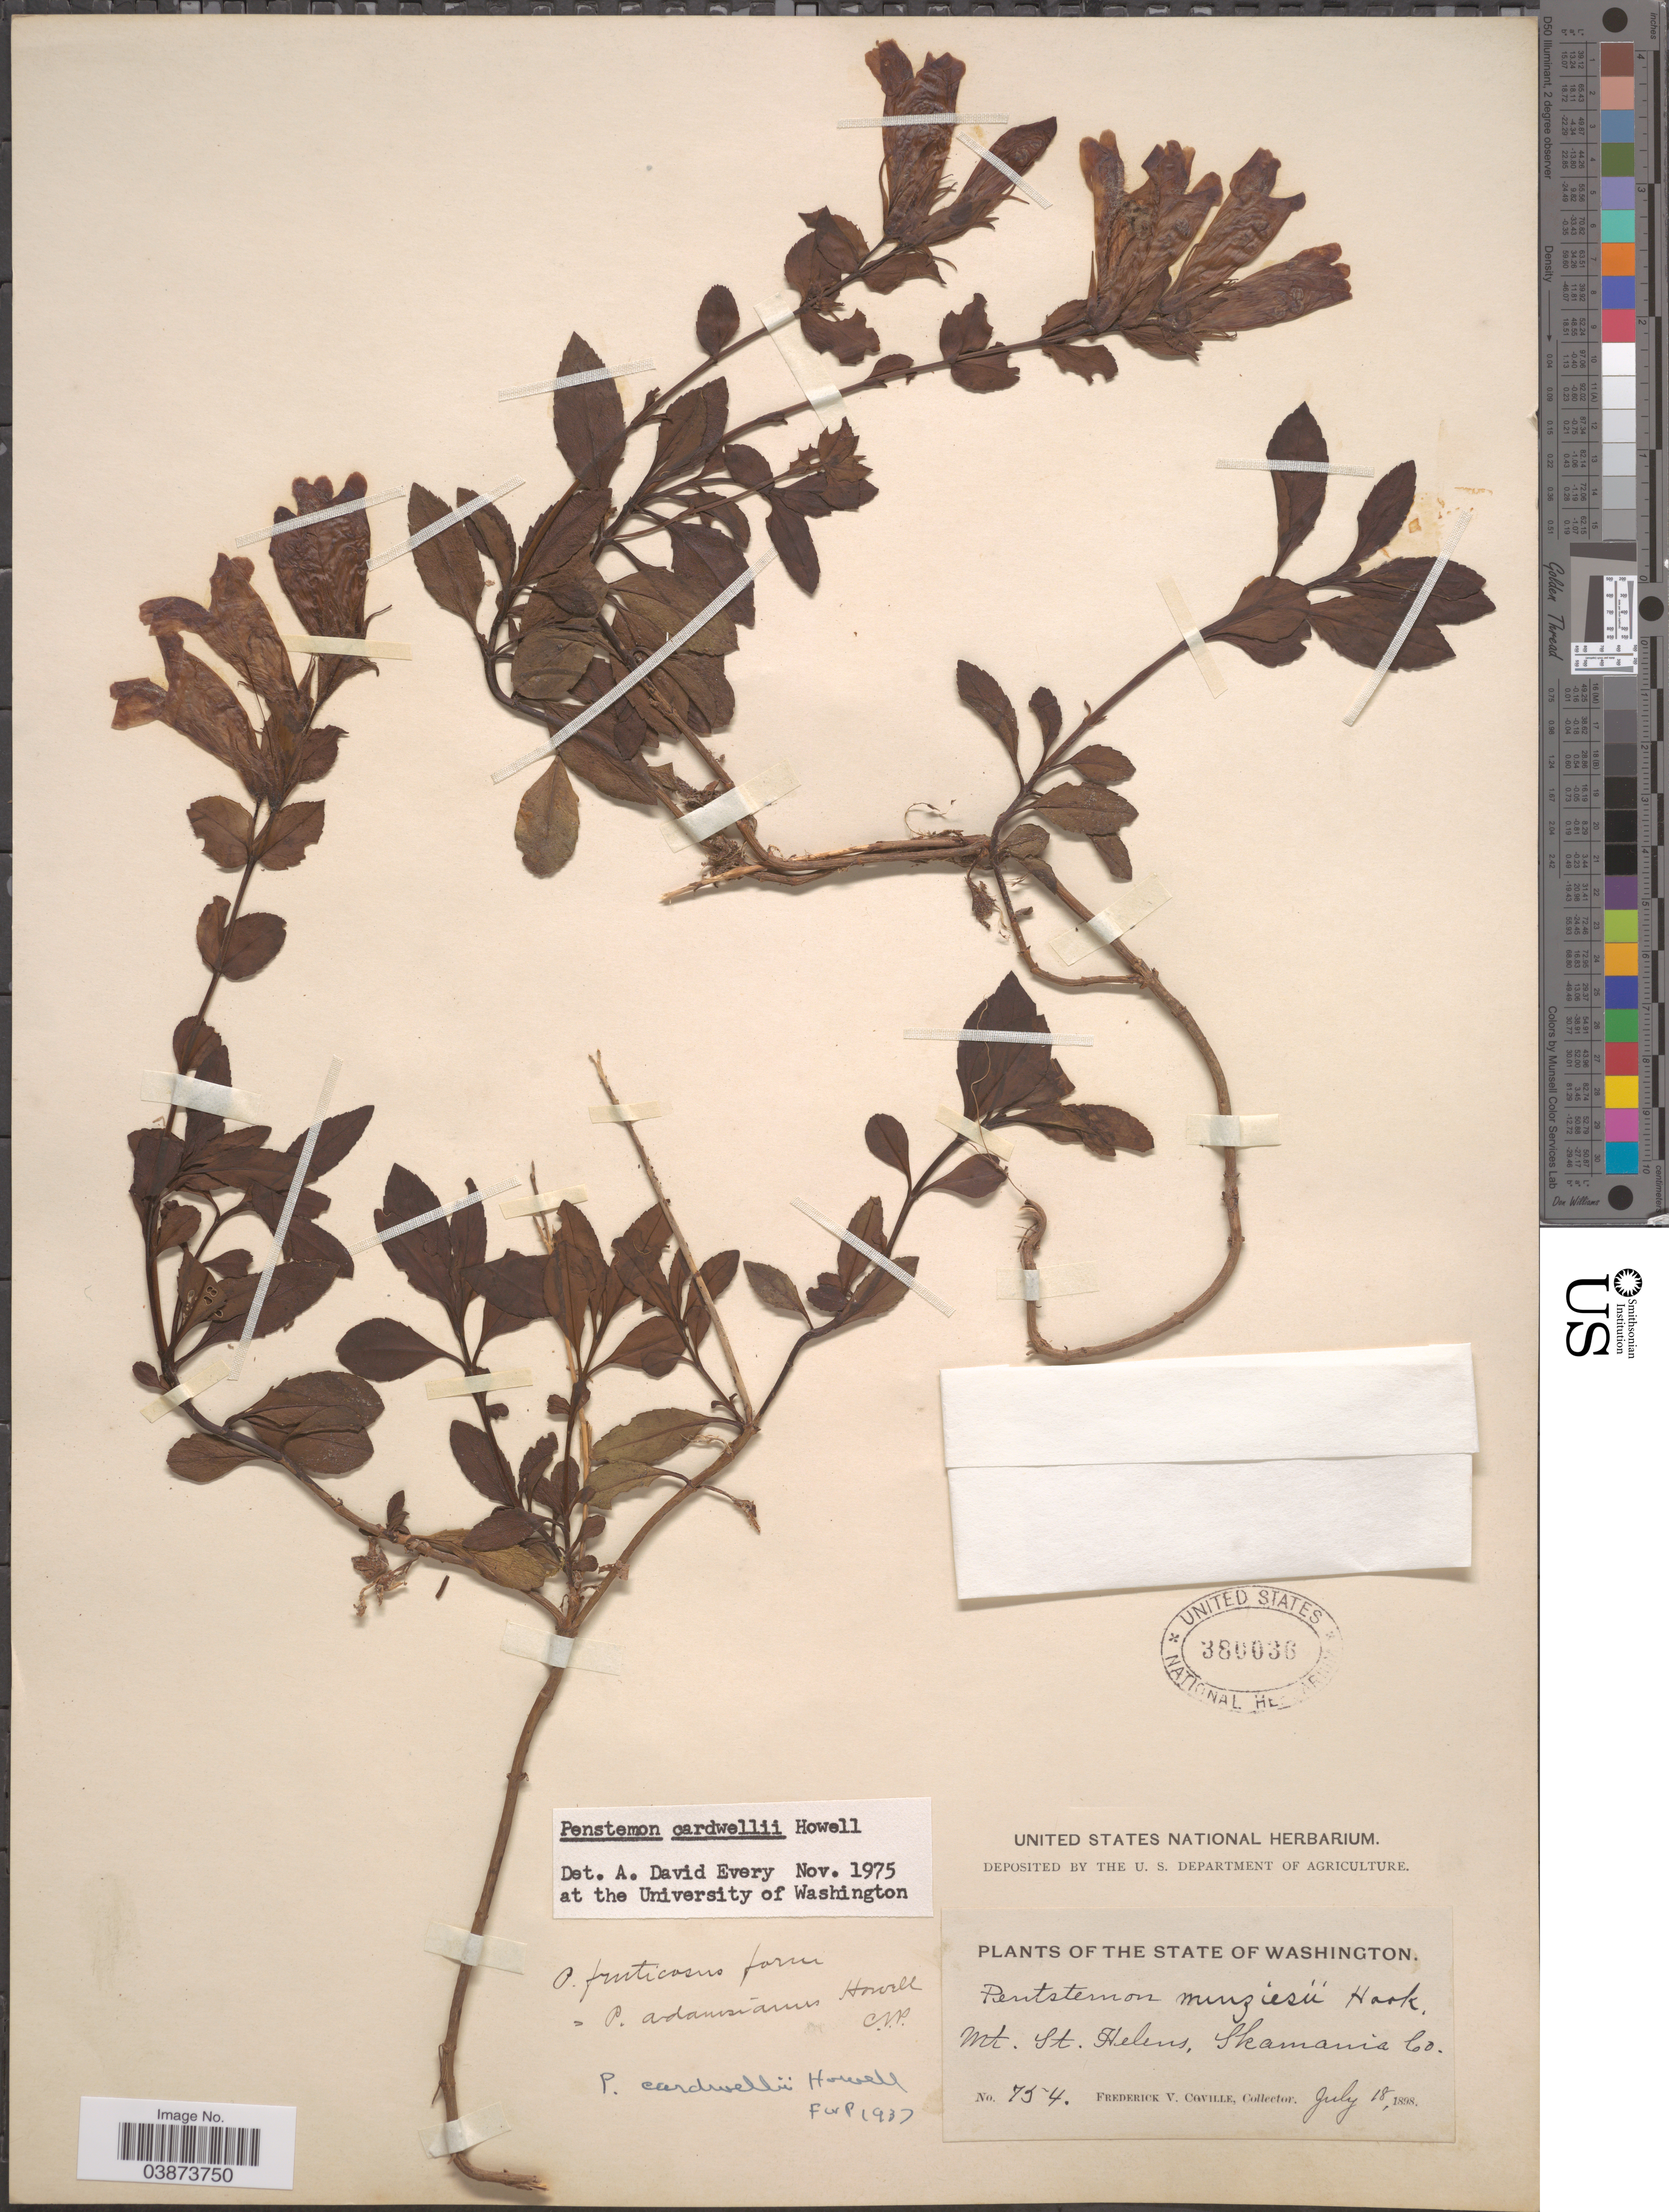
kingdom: Plantae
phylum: Tracheophyta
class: Magnoliopsida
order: Lamiales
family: Plantaginaceae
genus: Penstemon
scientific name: Penstemon cardwellii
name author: Howell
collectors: F. V. Coville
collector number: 754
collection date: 1898-07-18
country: United States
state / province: Washington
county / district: Skamania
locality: Mt. St. Helens, Skamania Co.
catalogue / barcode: US 380036